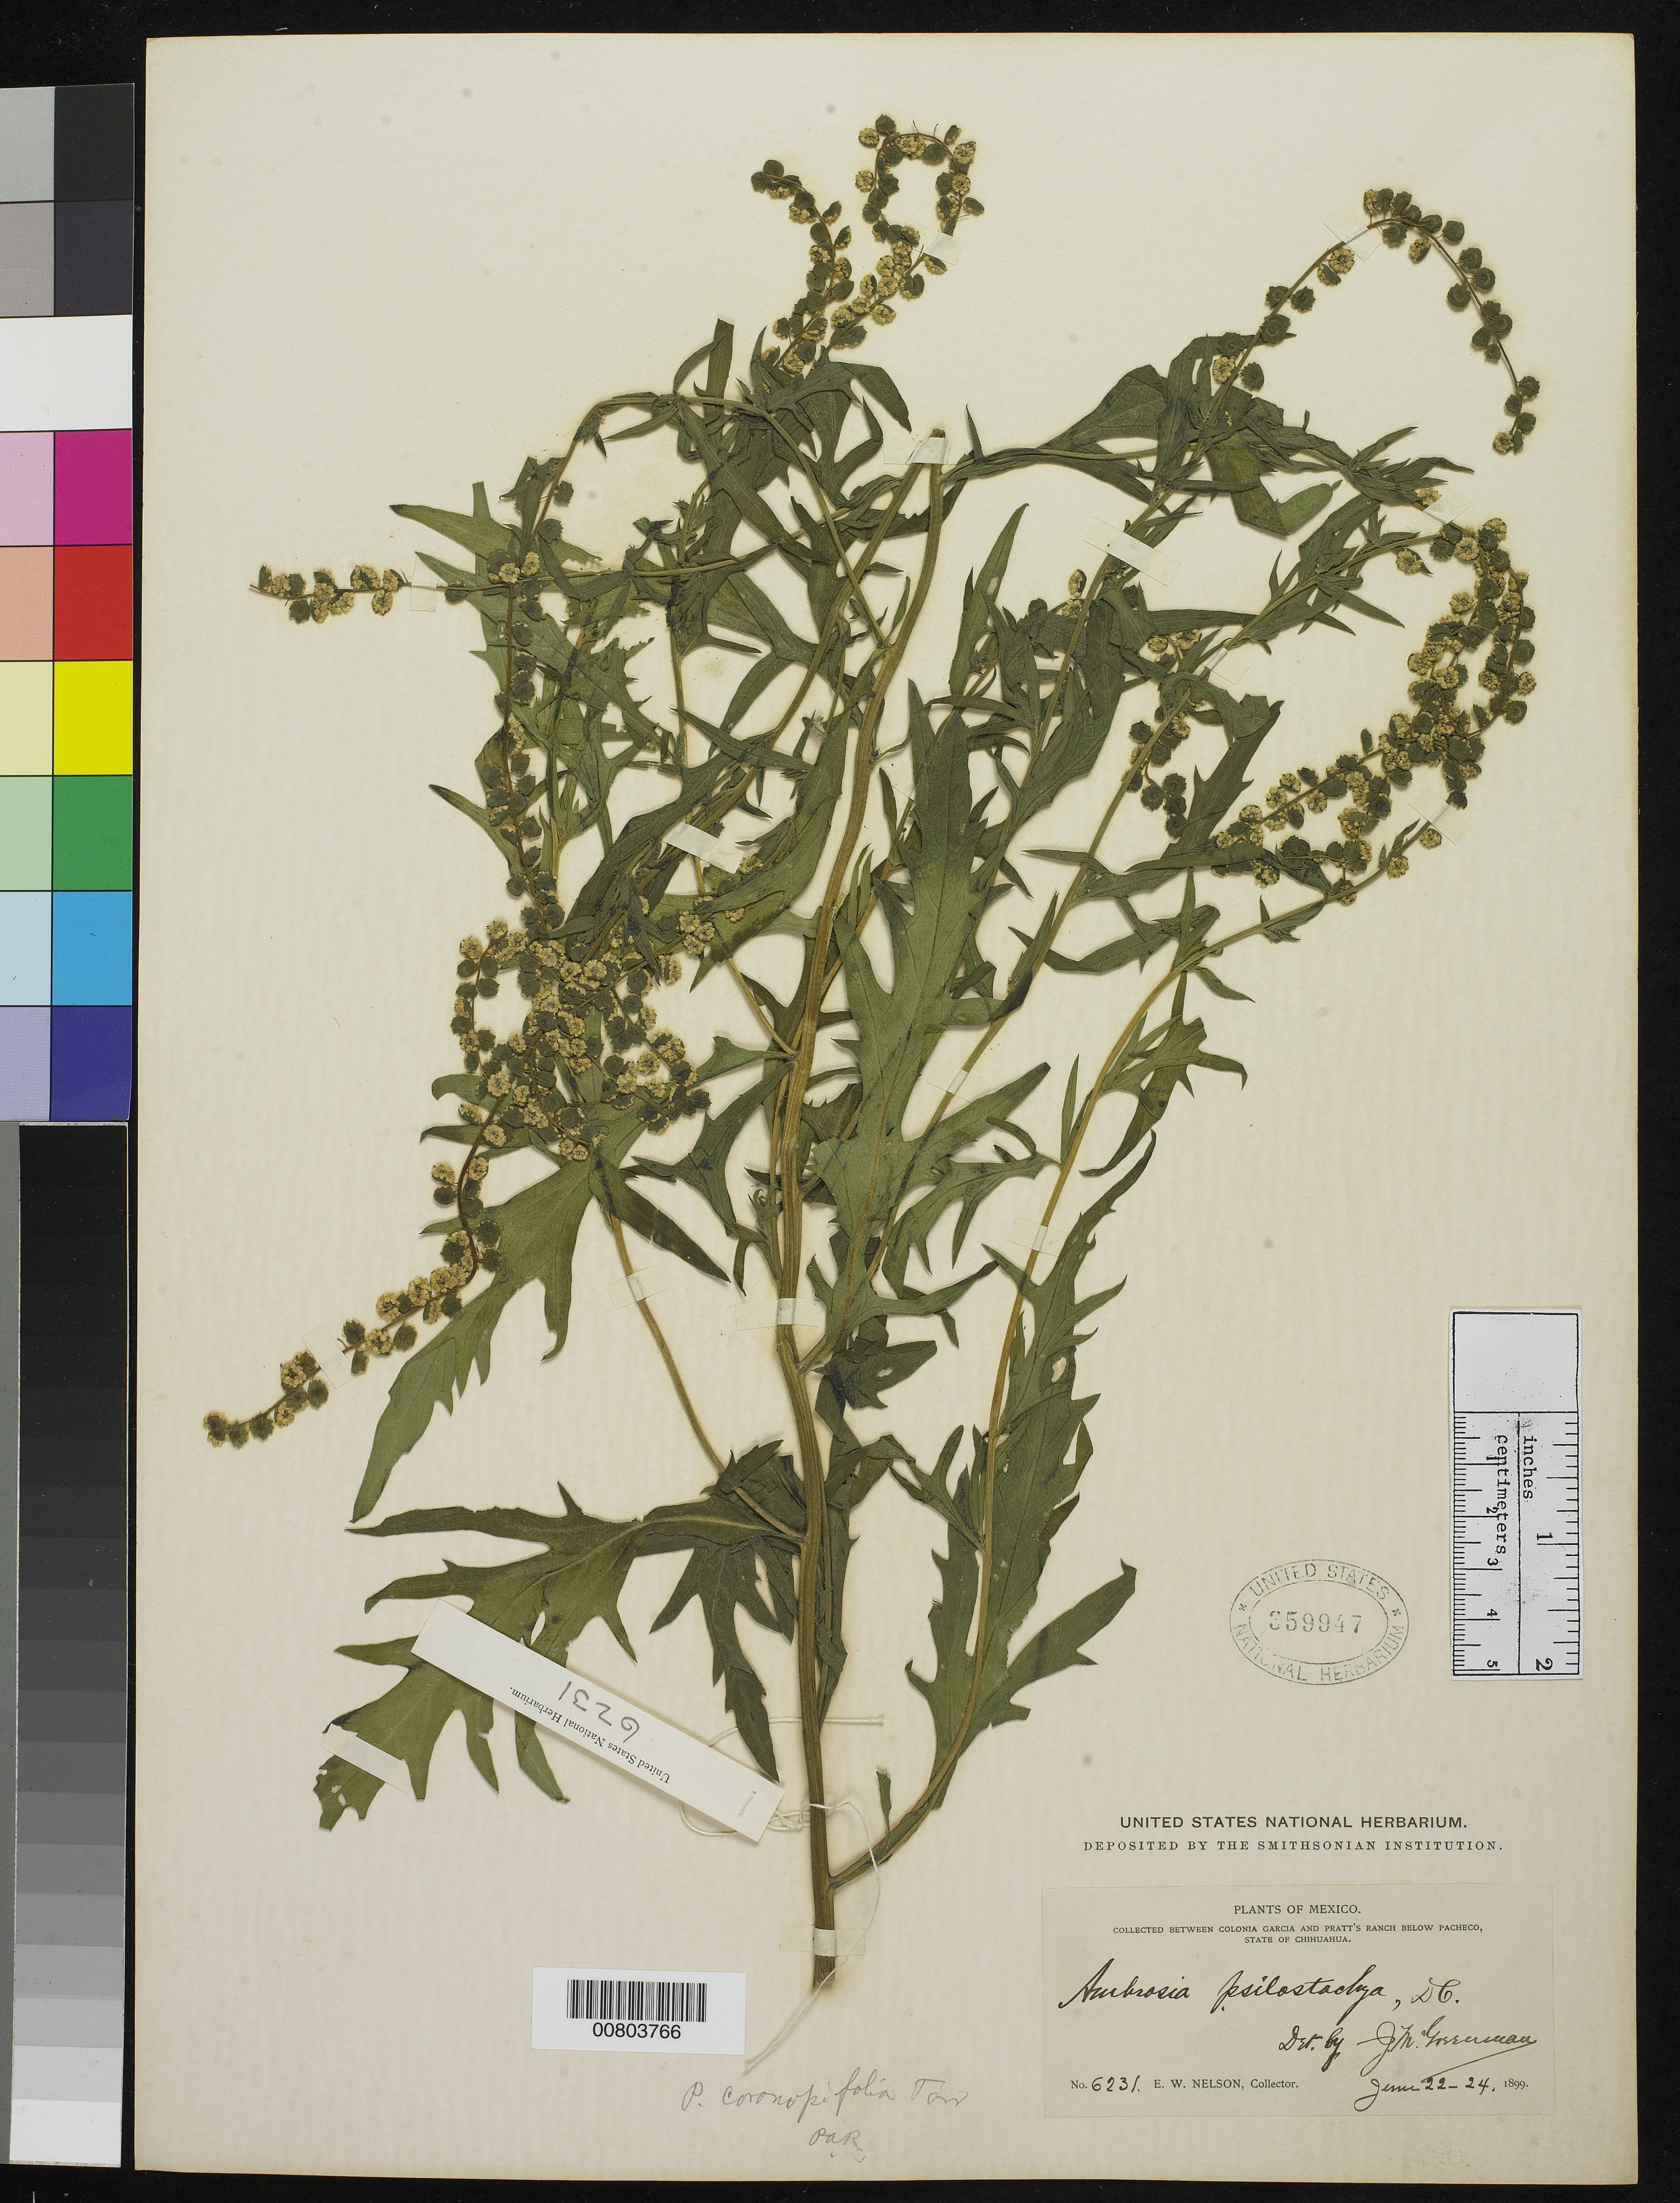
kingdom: Plantae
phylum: Tracheophyta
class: Magnoliopsida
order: Asterales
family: Asteraceae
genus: Ambrosia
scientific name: Ambrosia psilostachya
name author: DC.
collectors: E. W. Nelson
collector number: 6231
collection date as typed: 22 Jun 1899 to 24 Jun 1899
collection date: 1899-06-22/1899-06-24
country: Mexico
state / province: Chihuahua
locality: Between Colonia García and Pratt's Ranch below Pacheco, Chihuahua.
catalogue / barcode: US 359947